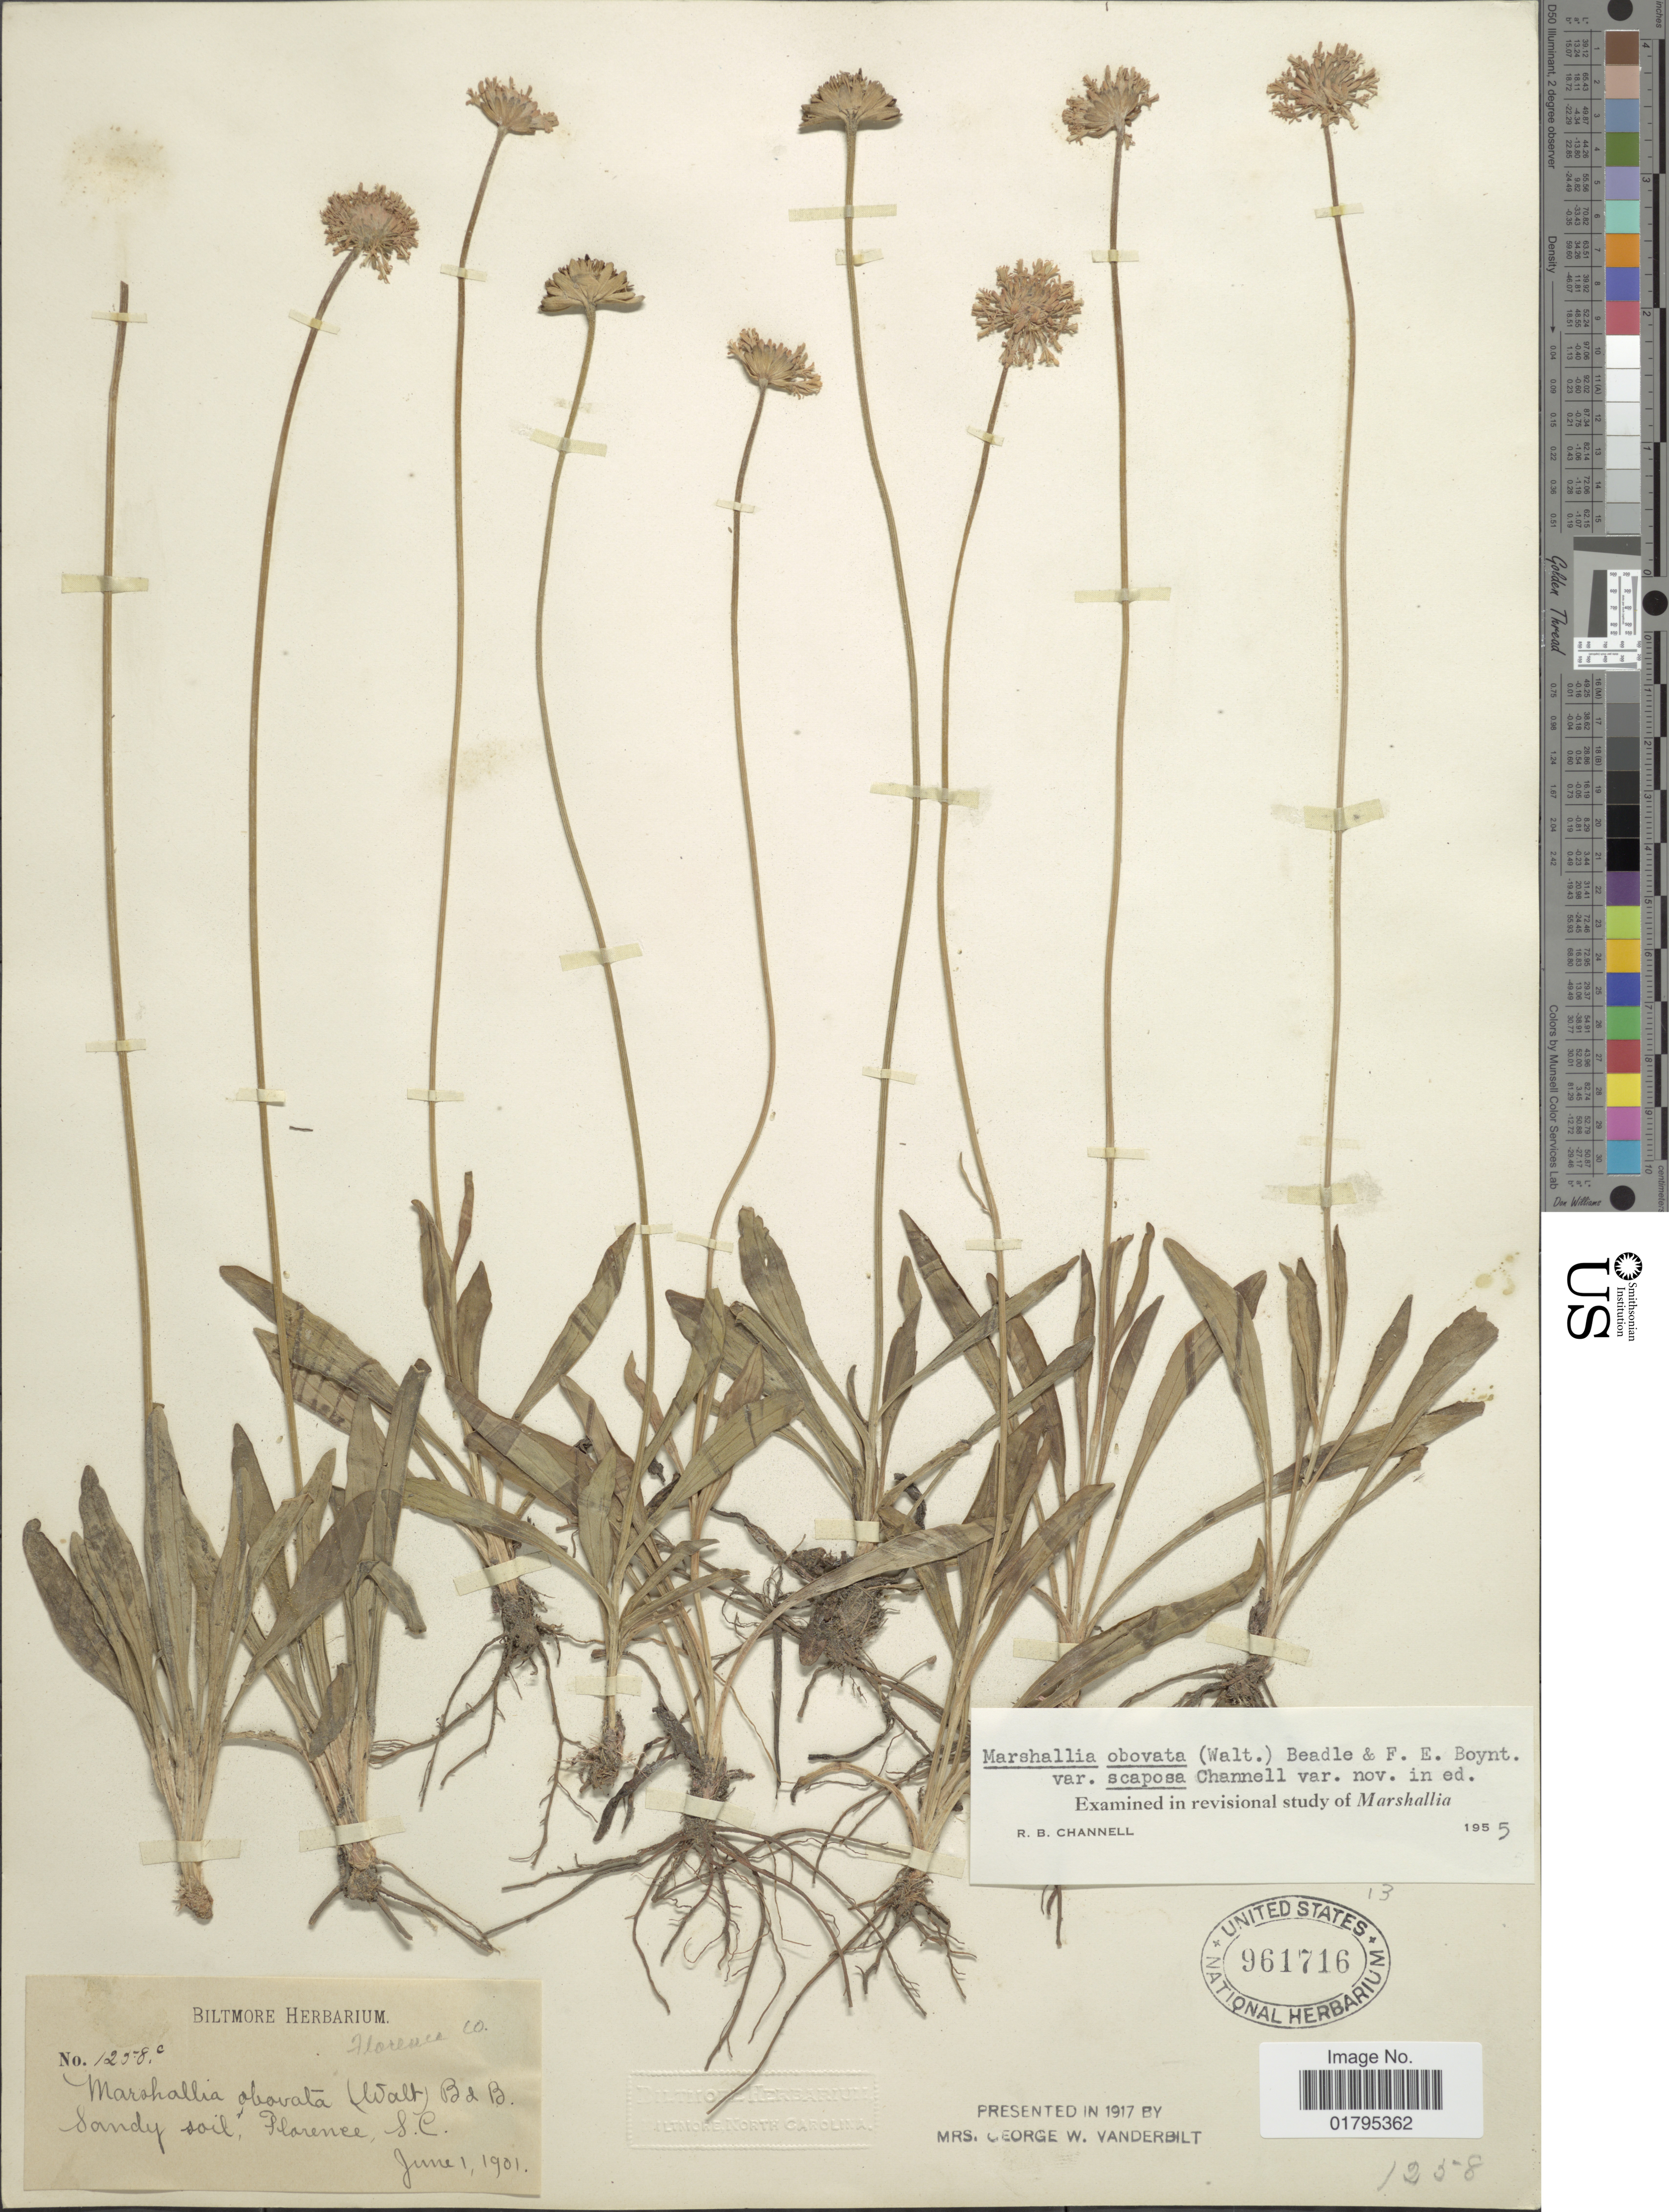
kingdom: Plantae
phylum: Tracheophyta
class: Magnoliopsida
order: Asterales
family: Asteraceae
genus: Marshallia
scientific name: Marshallia obovata var. scaposa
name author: Channell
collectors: ex herb. Biltmore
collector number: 1258c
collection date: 1901-06-01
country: United States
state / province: South Carolina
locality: Sandy soil, Florence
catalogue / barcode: US 961716